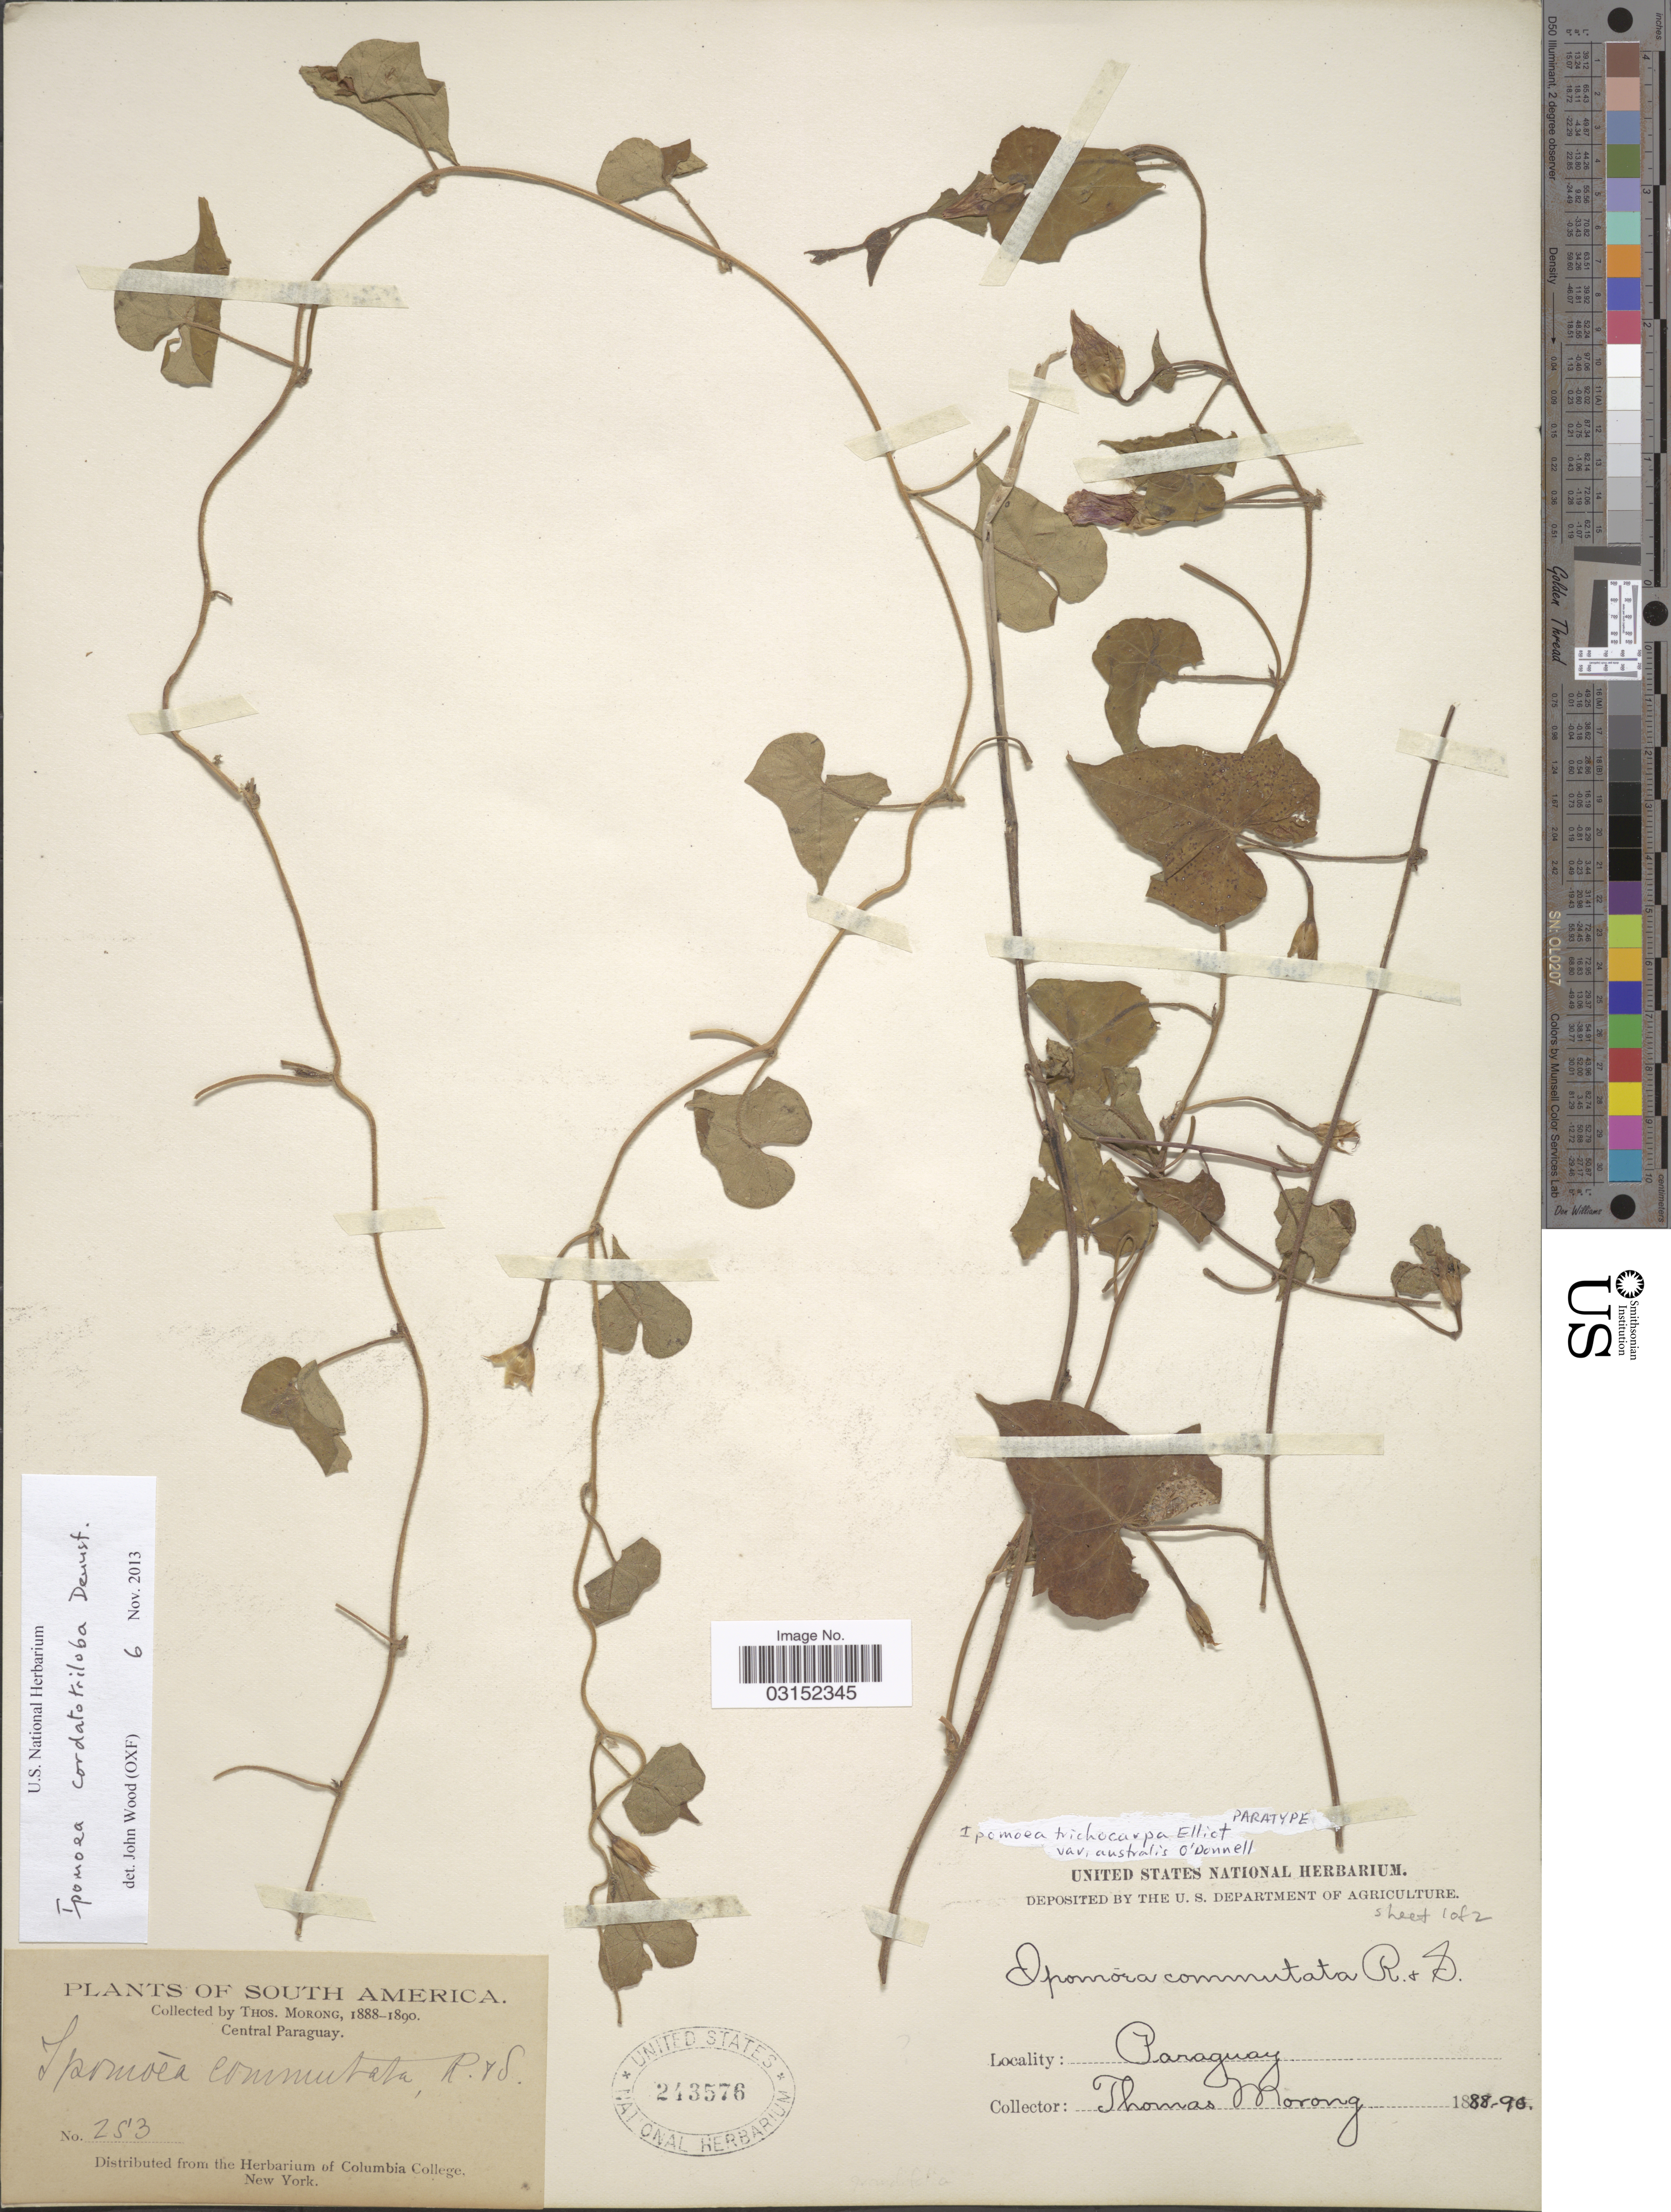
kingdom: Plantae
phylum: Tracheophyta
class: Magnoliopsida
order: Solanales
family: Convolvulaceae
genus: Ipomoea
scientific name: Ipomoea cordatotriloba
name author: Dennst.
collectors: ex herb. T. Morong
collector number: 253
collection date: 1888/1890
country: Paraguay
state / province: Central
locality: Central Paraguay.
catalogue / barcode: US 243576